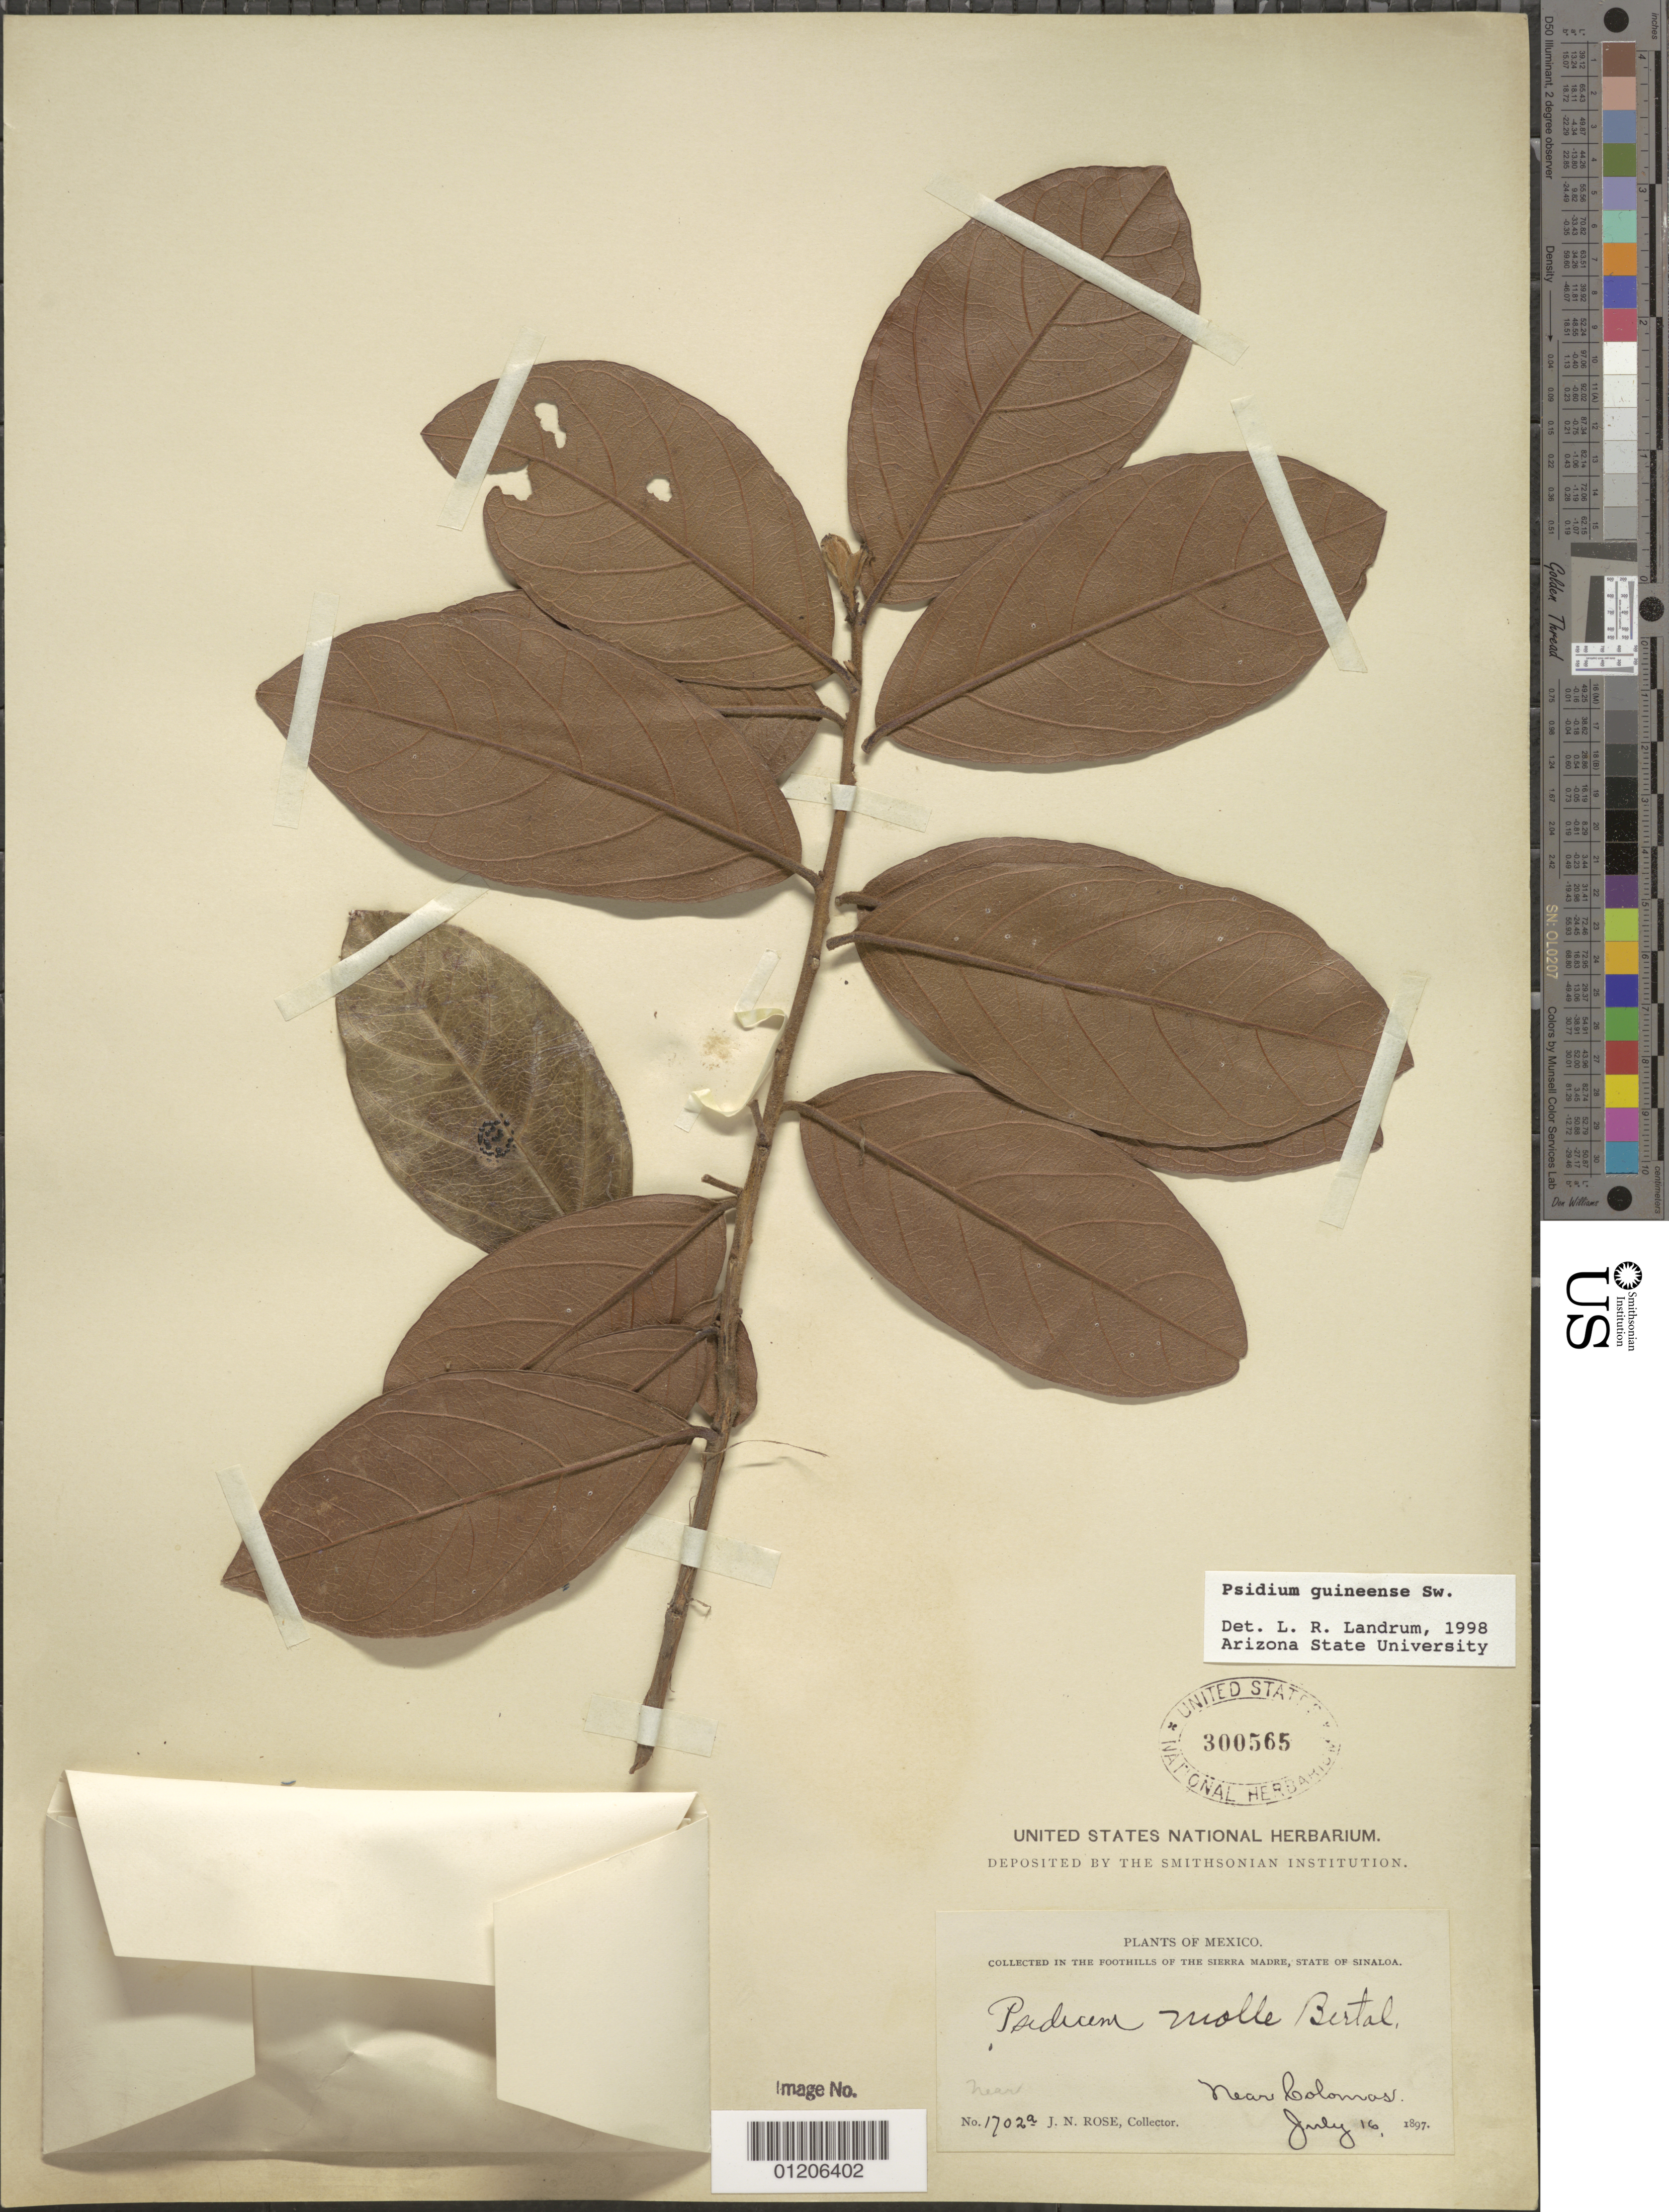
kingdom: Plantae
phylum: Tracheophyta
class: Magnoliopsida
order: Myrtales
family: Myrtaceae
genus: Psidium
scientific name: Psidium guineense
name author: Sw.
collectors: J. N. Rose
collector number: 1702 a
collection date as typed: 16 Jul 1897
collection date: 1897-07-16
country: Mexico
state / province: Sinaloa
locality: Near Colomas, in the foothills of the Sierra Madre.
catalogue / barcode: US 300565